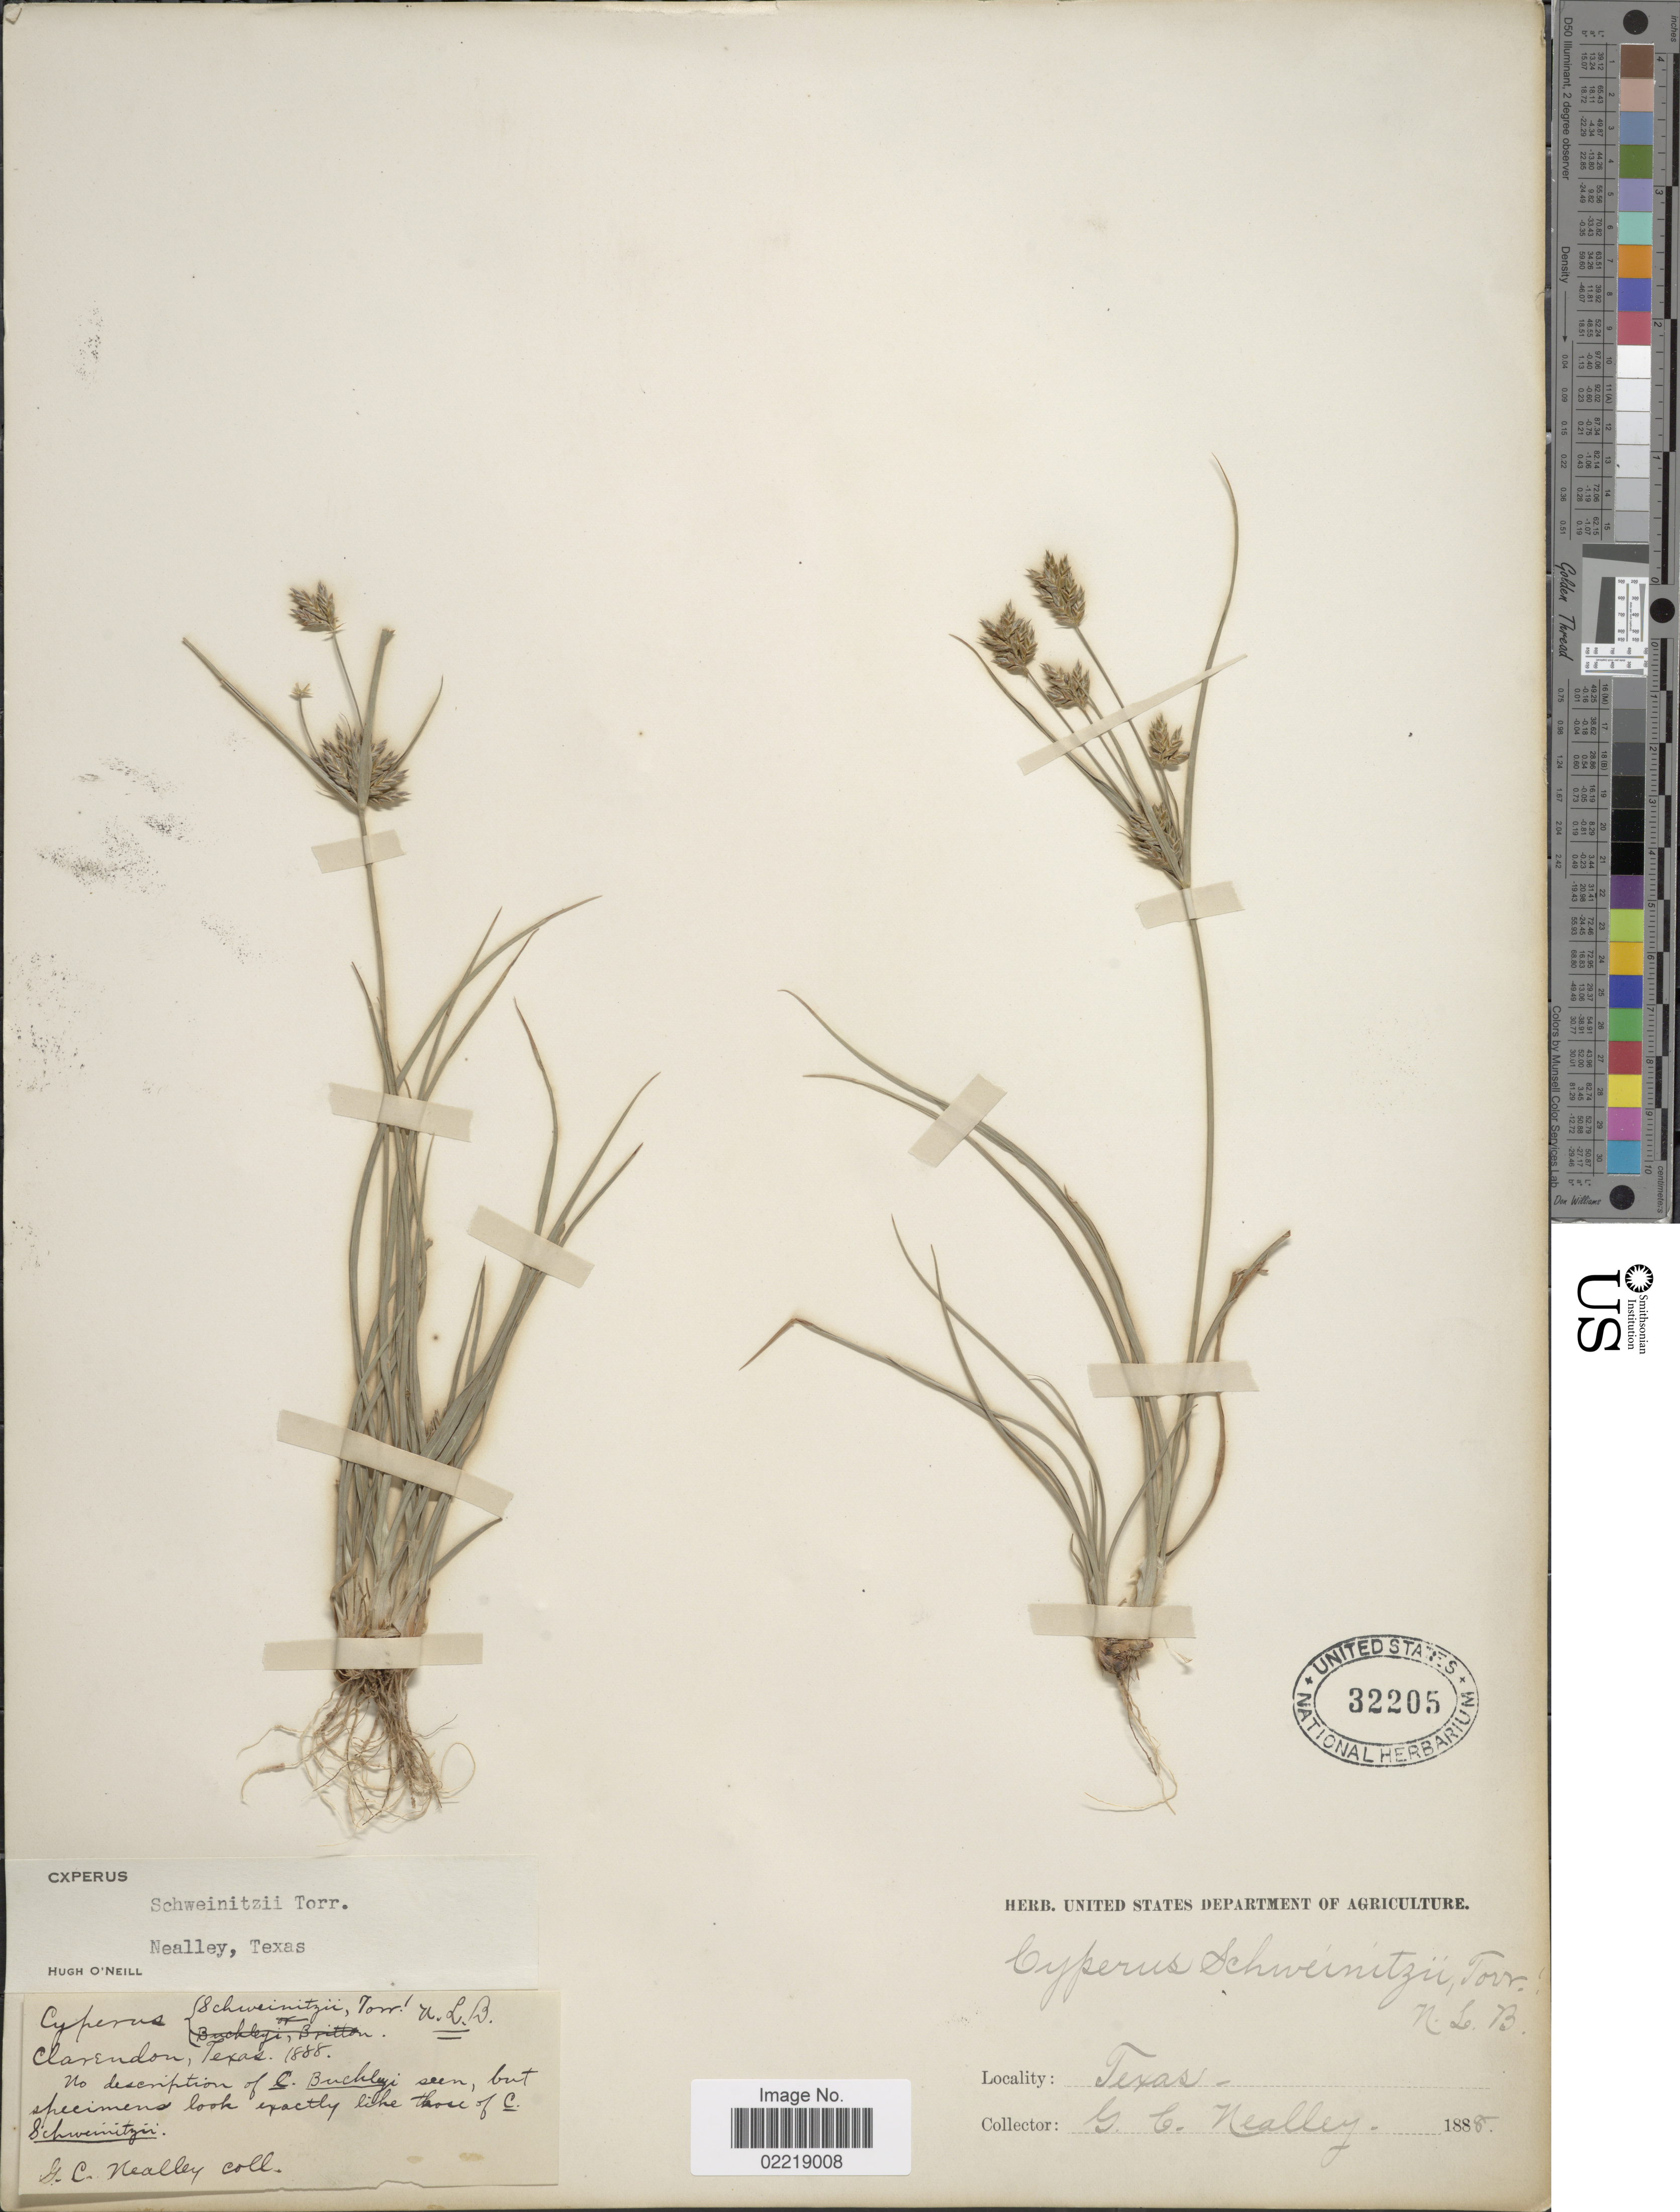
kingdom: Plantae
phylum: Tracheophyta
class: Liliopsida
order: Poales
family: Cyperaceae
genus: Cyperus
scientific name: Cyperus schweinitzii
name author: Torr.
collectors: G. C. Nealley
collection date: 1888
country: United States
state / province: Texas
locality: Clarendon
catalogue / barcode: US 32205